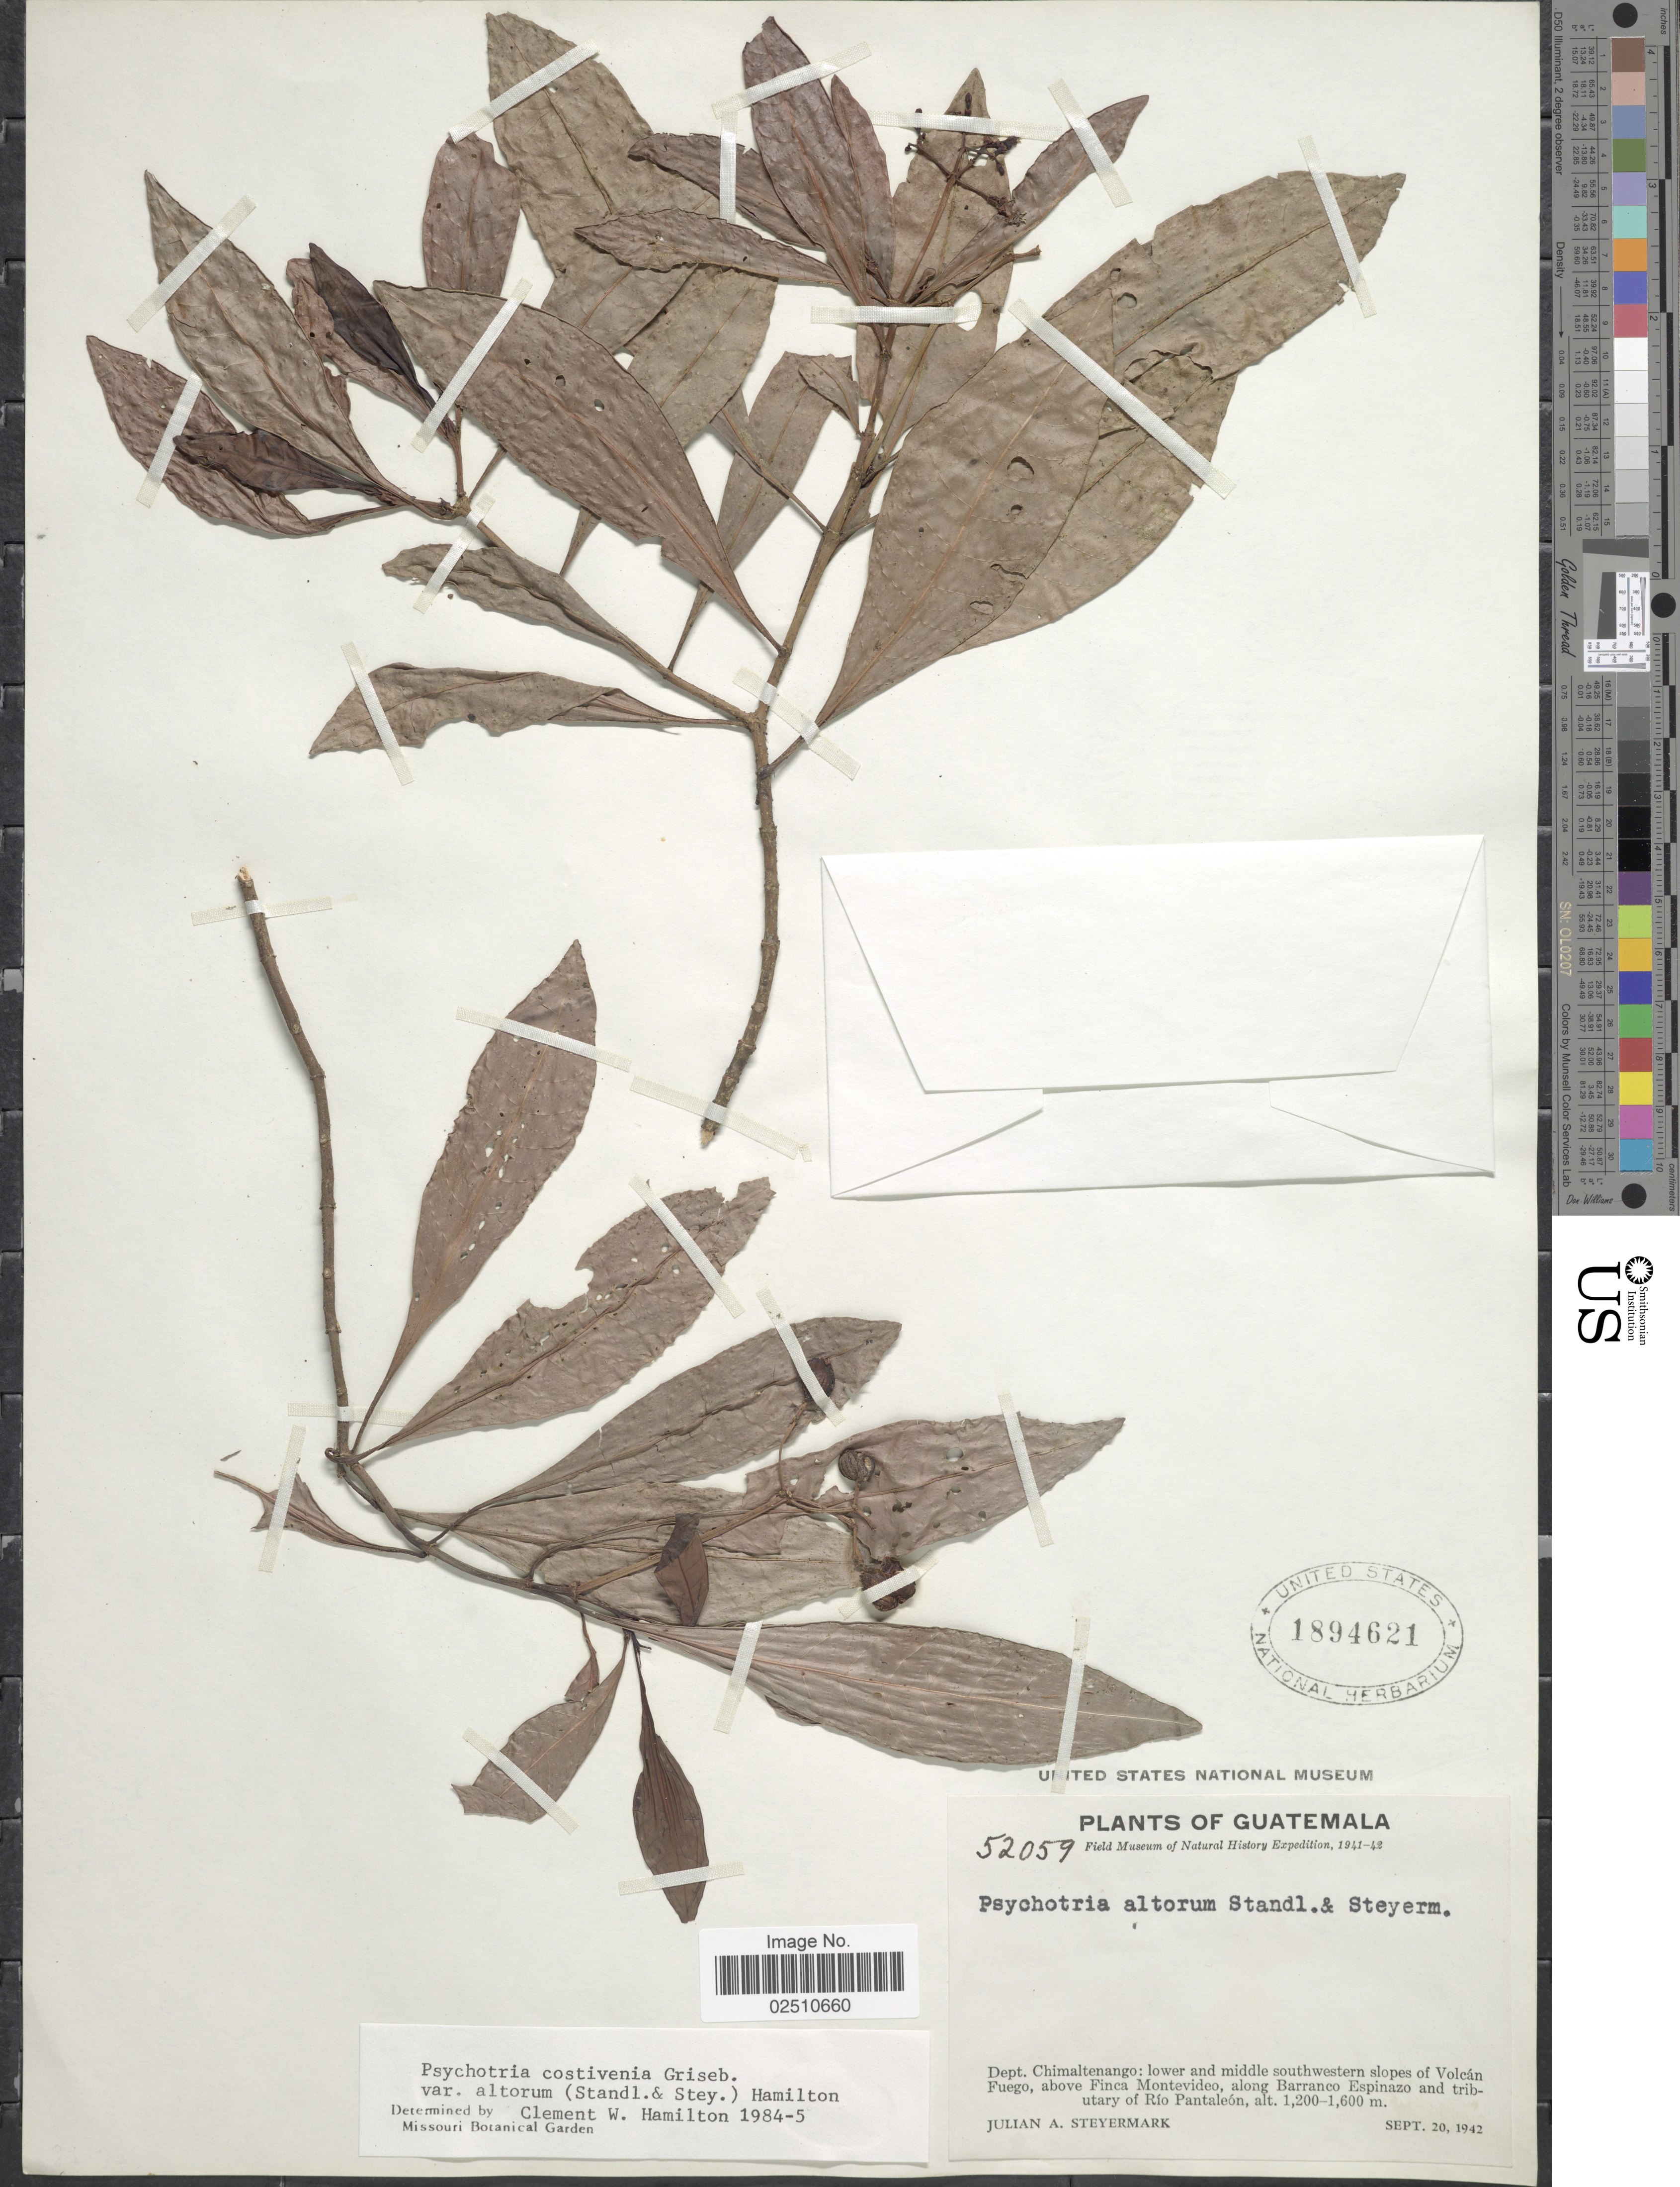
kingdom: Plantae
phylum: Tracheophyta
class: Magnoliopsida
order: Gentianales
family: Rubiaceae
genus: Psychotria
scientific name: Psychotria costivenia var. altorum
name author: (Standl. & Steyerm.) C.W. Ham.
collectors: J. Steyermark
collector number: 52059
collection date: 1942-09-20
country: Guatemala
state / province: Chimaltenango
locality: Lower and middle southwestern slopes of Volcan Fuego, above Finca Montevideo, along Barranco Espinazo and tributary of Rio Pantaleon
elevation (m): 1200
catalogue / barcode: US 1894621